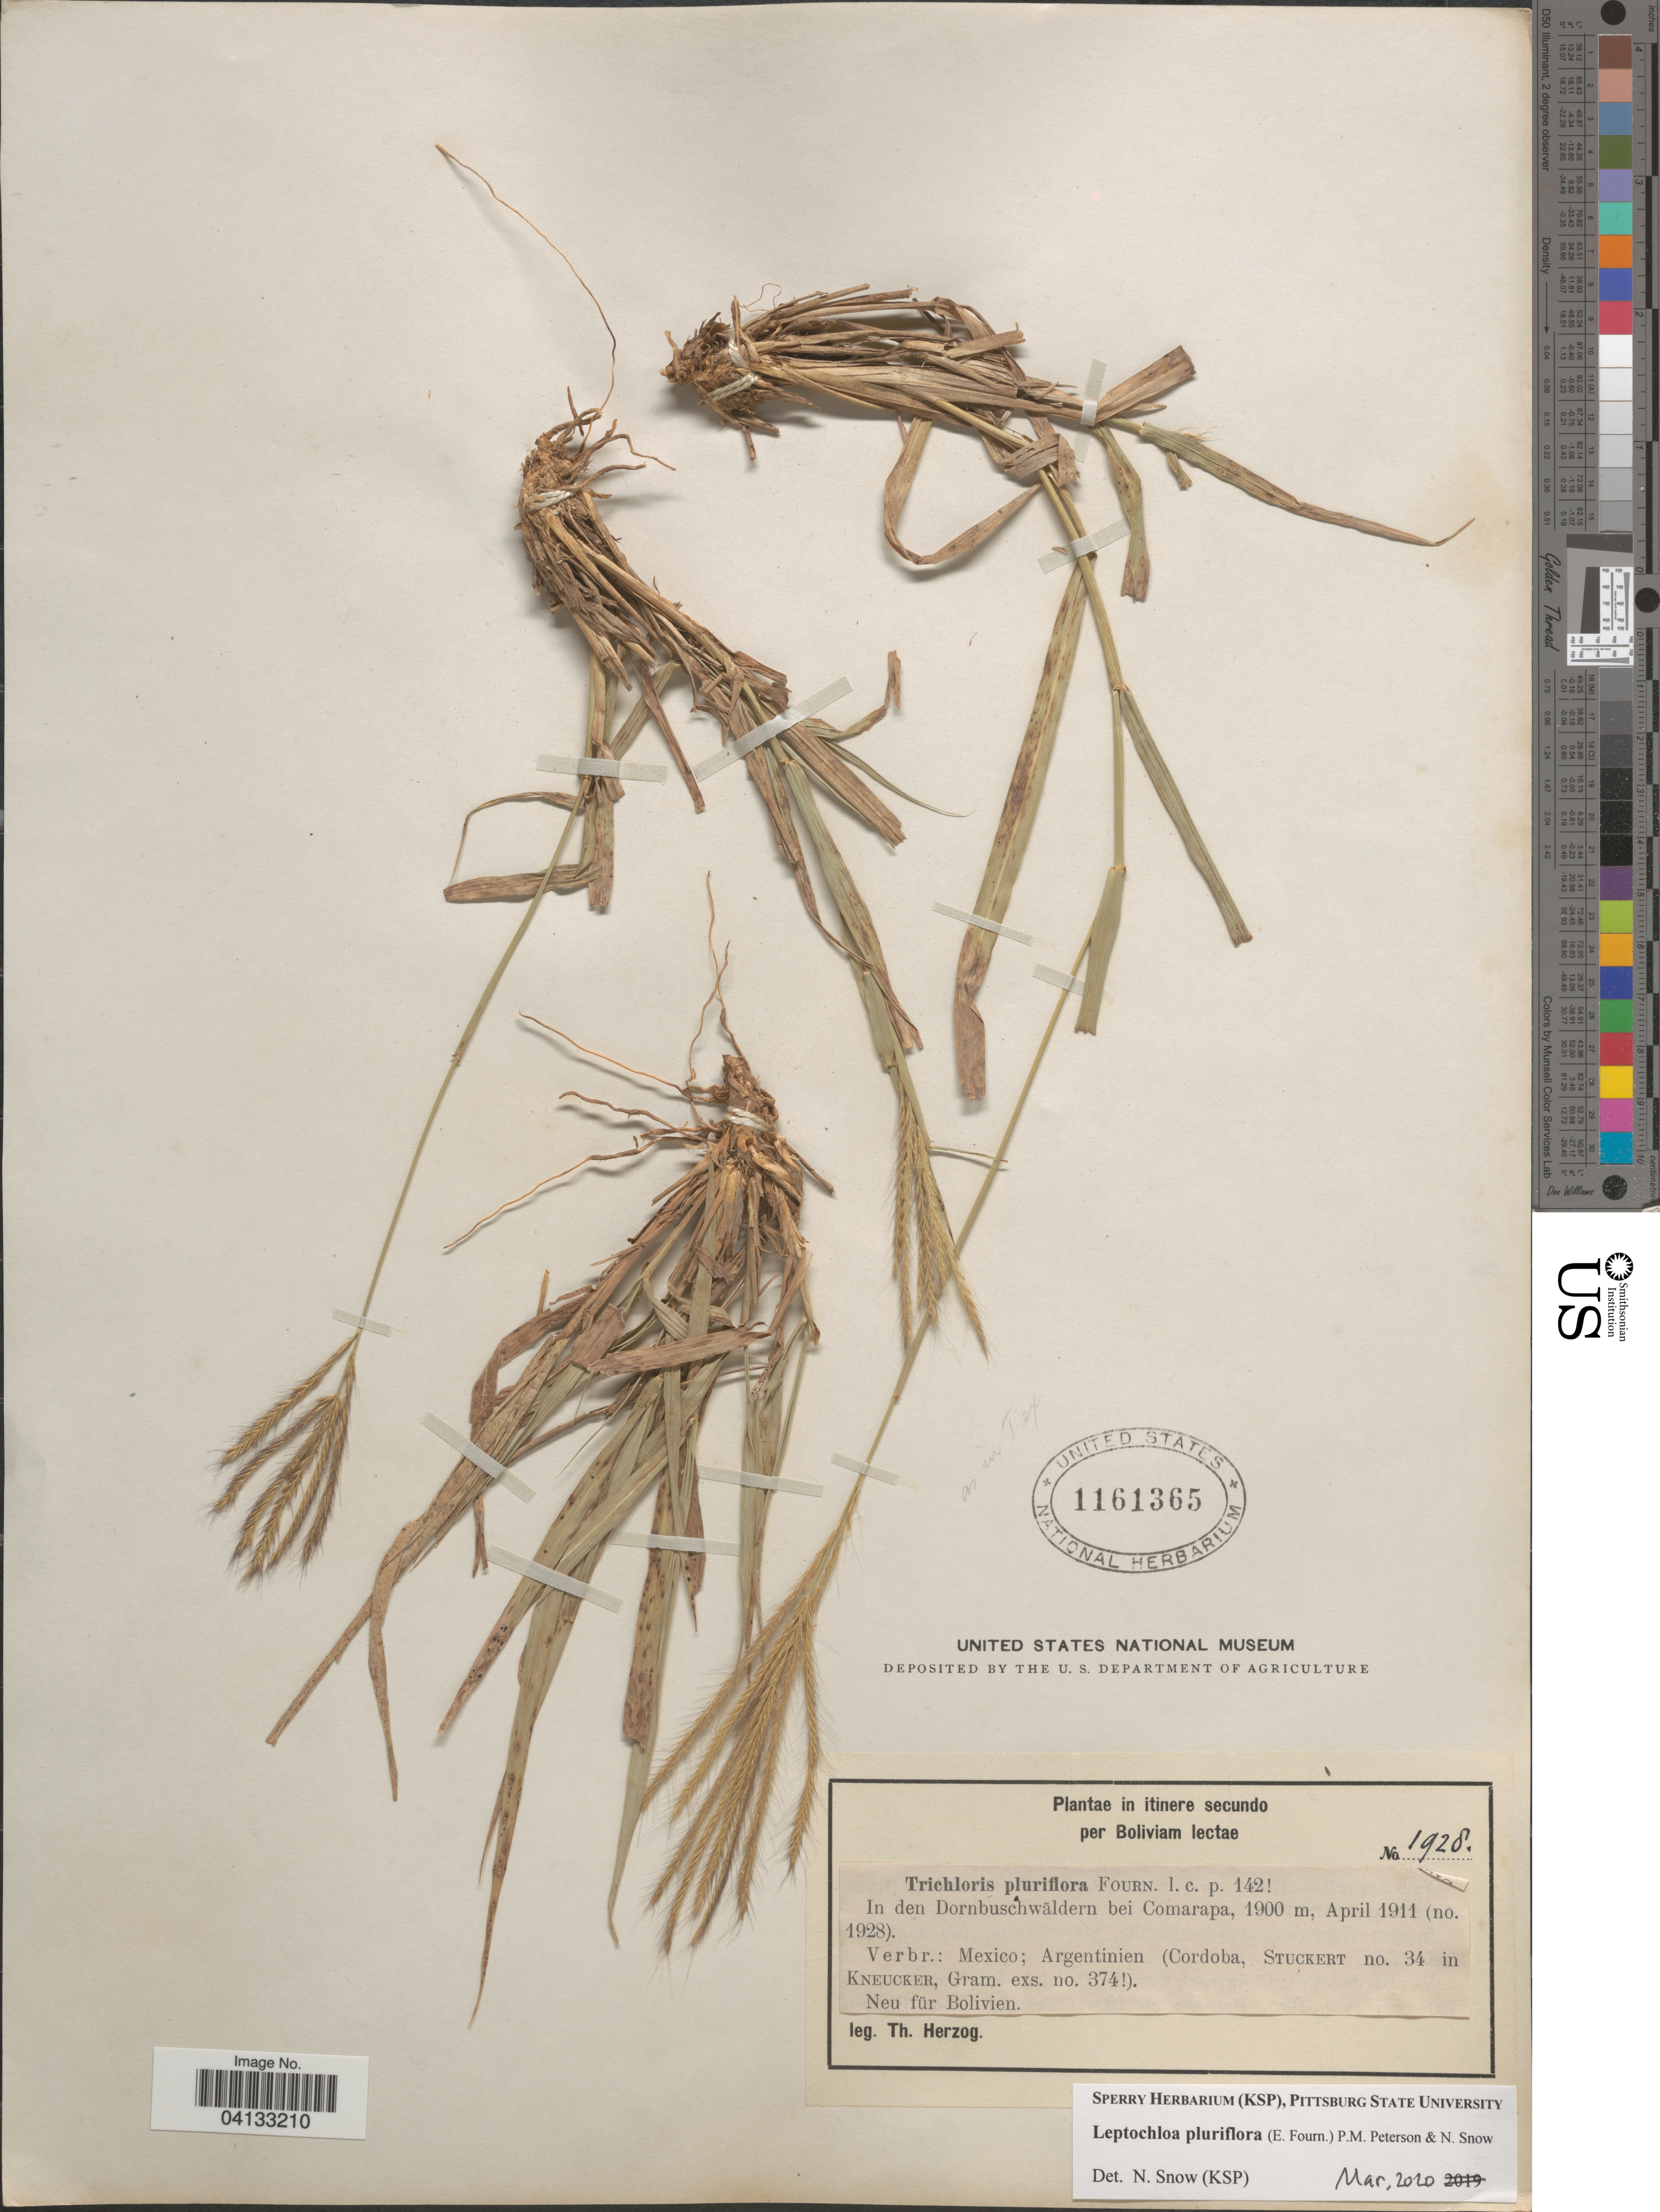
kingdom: Plantae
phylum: Tracheophyta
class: Liliopsida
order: Poales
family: Poaceae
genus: Leptochloa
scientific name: Leptochloa pluriflora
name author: (E. Fourn.) P.M. Peterson & N. Snow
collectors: T. Herzog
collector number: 1928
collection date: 1911-04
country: Bolivia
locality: In itinere secundo per Boliviam lectae. In den Dornbuschwäldern bei Comarapa.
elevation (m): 1900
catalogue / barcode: US 1161365